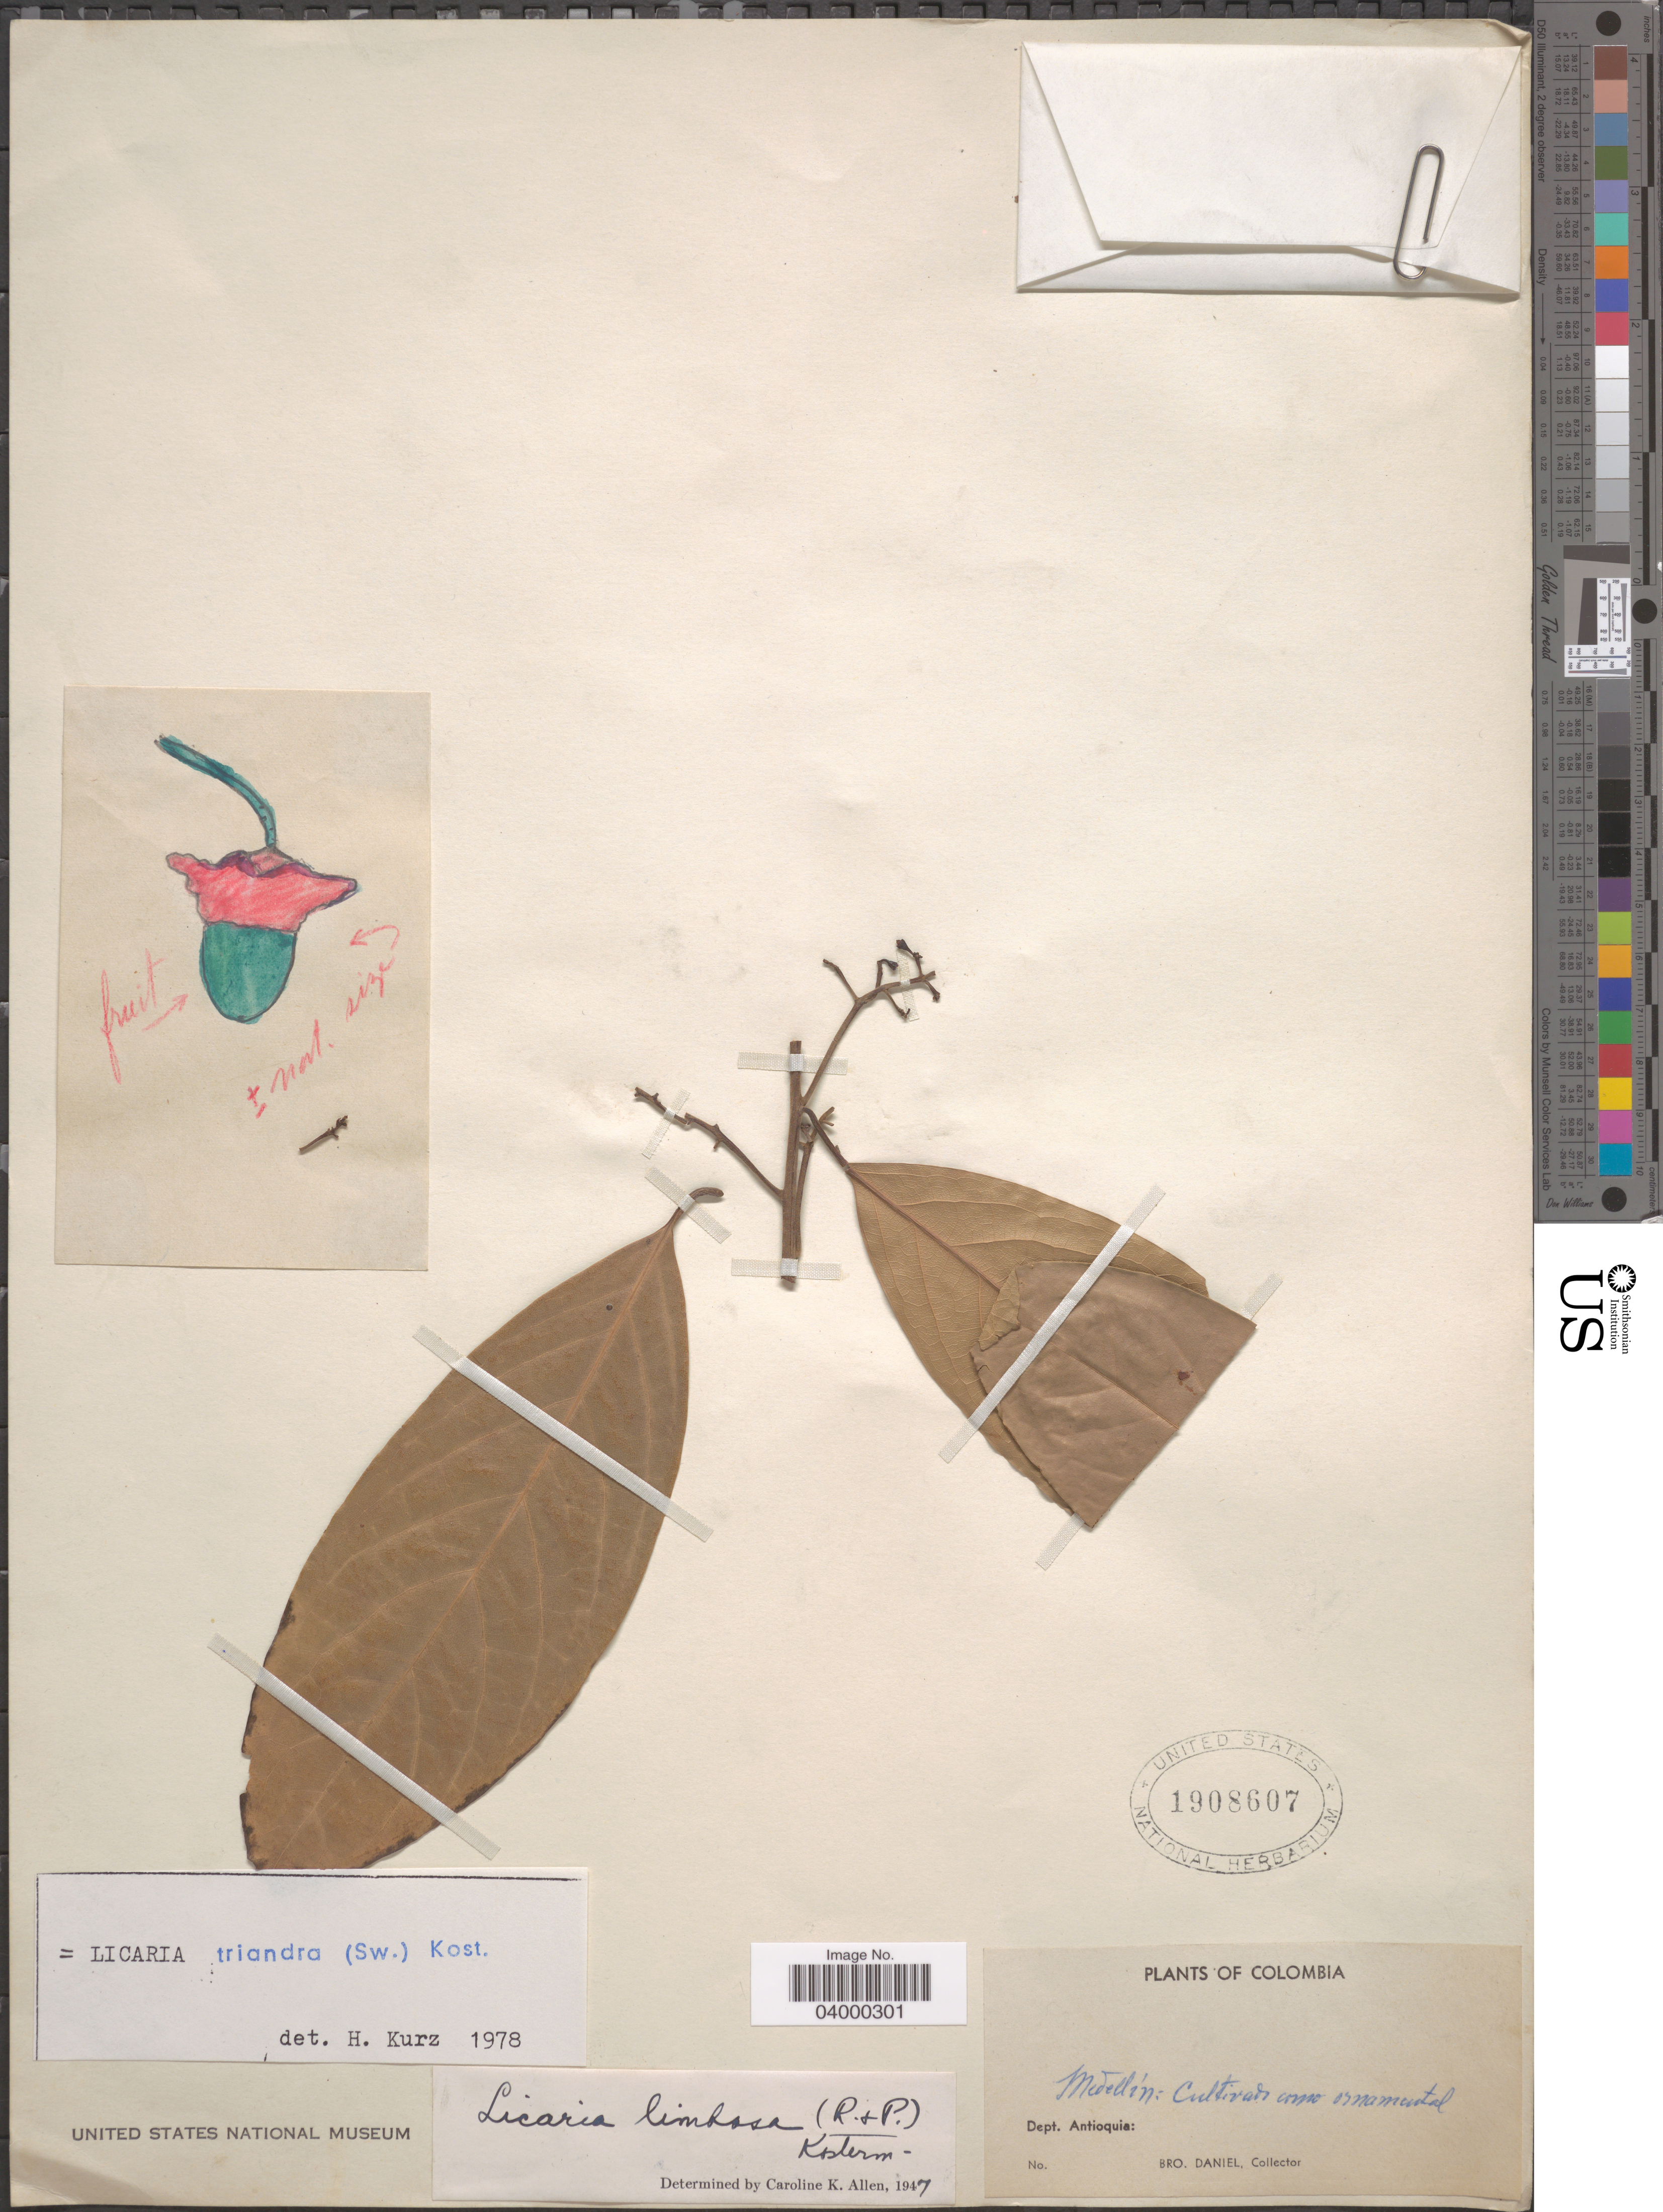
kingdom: Plantae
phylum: Tracheophyta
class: Magnoliopsida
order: Laurales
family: Lauraceae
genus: Licaria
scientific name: Licaria triandra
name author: (Sw.) Kosterm.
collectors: Bro. Daniel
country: Colombia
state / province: Antioquia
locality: Medellín: Cultivado como ornamental. Dept. Antioquia.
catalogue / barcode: US 1908607